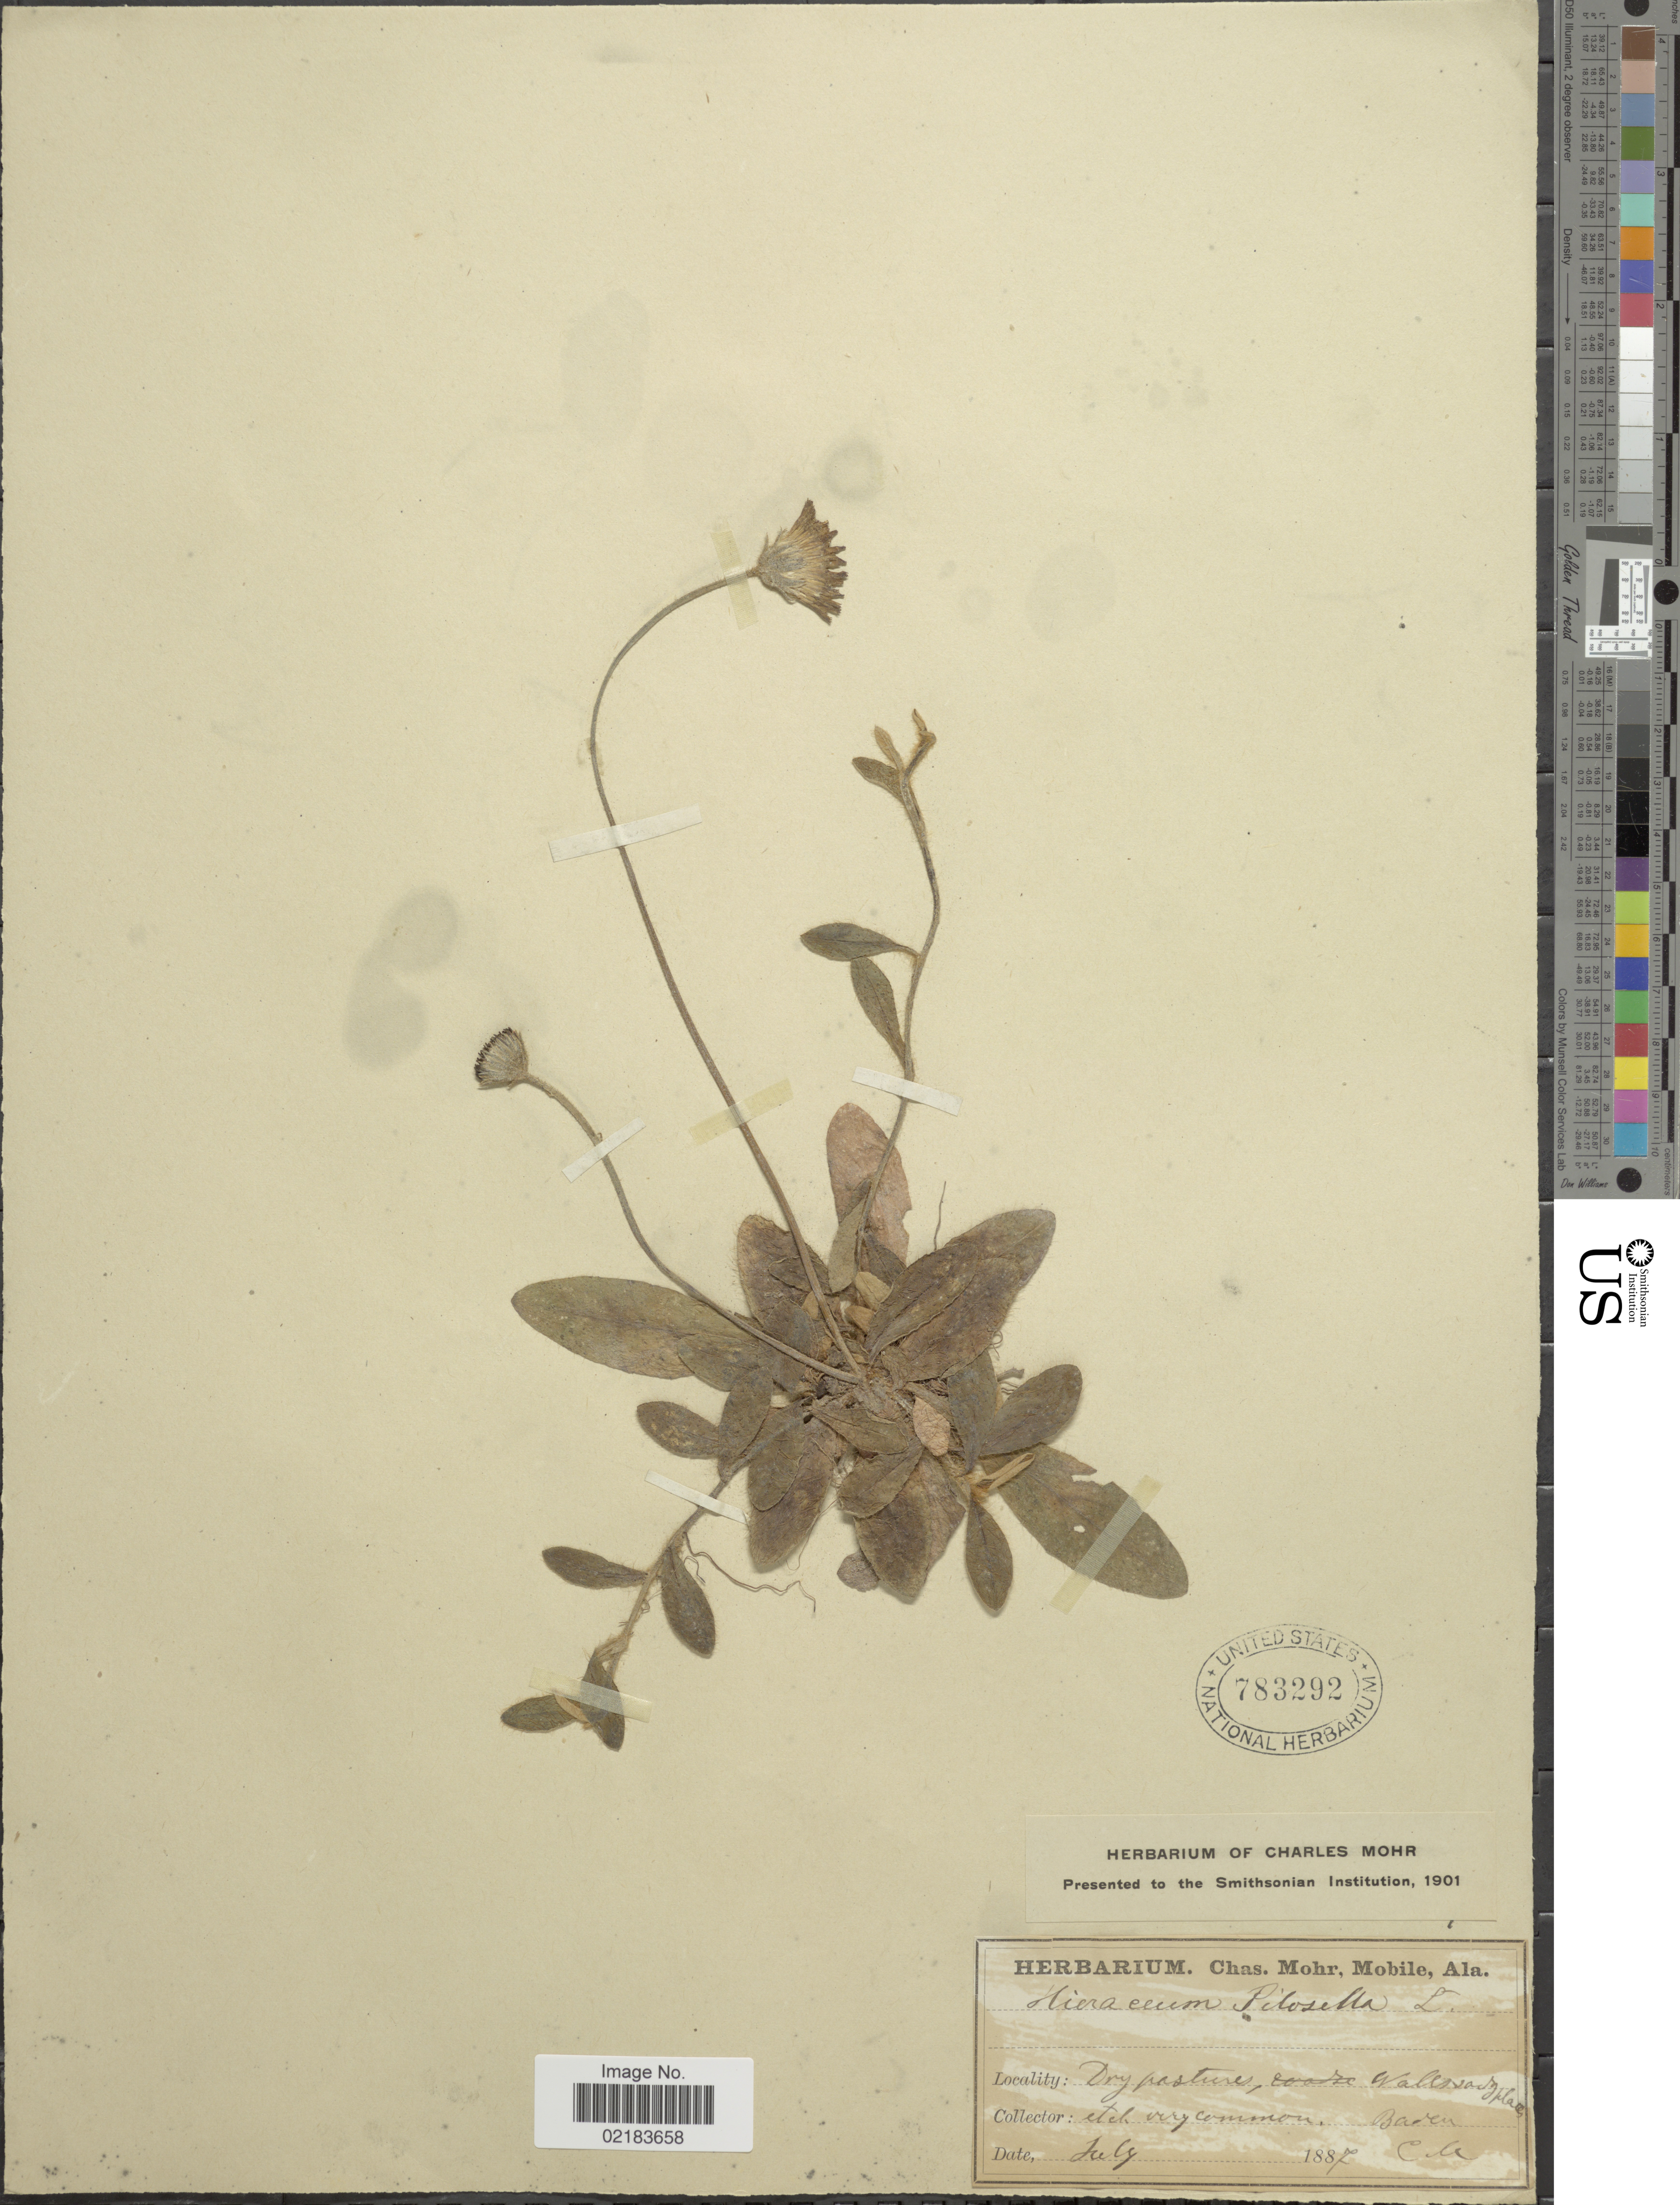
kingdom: Plantae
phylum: Tracheophyta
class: Magnoliopsida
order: Asterales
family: Asteraceae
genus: Pilosella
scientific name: Pilosella officinarum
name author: Vaill.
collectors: Mohr, C. T. (herbarium)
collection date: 1887-07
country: Germany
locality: Etch very common, Baden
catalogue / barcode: US 783292